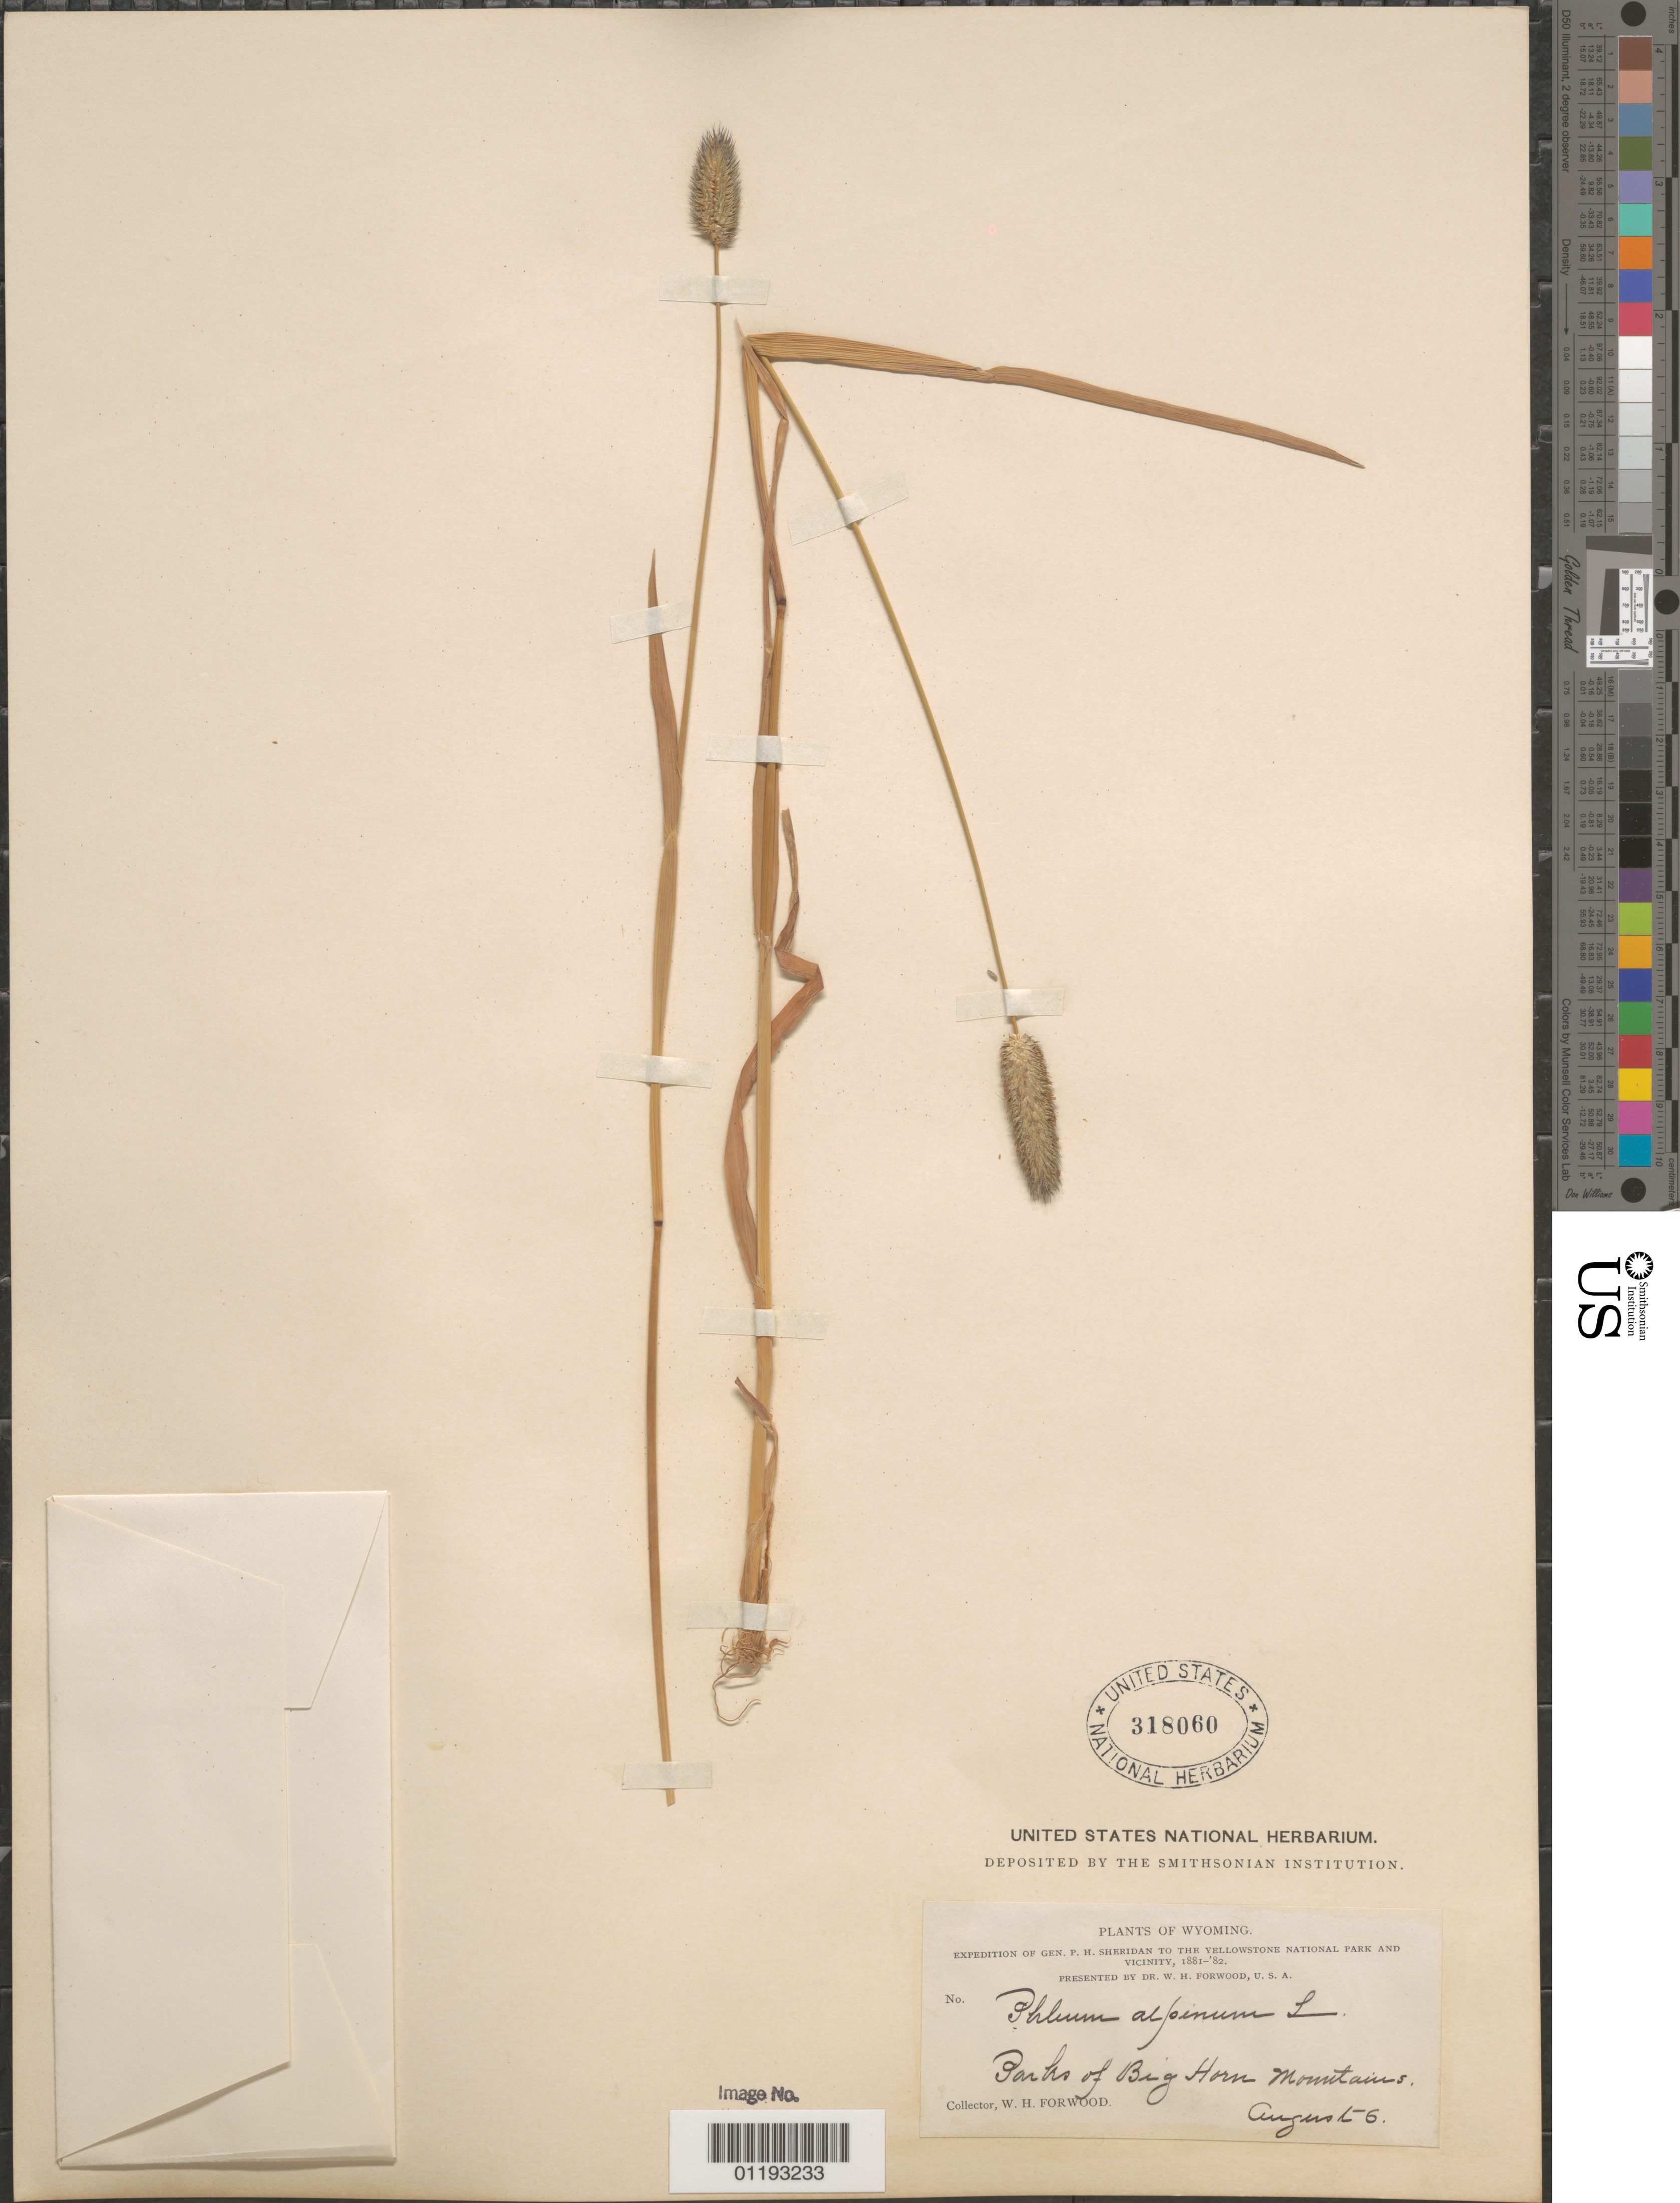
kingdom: Plantae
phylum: Tracheophyta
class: Liliopsida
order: Poales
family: Poaceae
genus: Phleum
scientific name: Phleum alpinum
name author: L.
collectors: W. Forwood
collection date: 1881-08-05 or 1882-08-05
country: United States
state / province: Wyoming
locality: Parks of Big Horn Mountains.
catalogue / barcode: US 318060